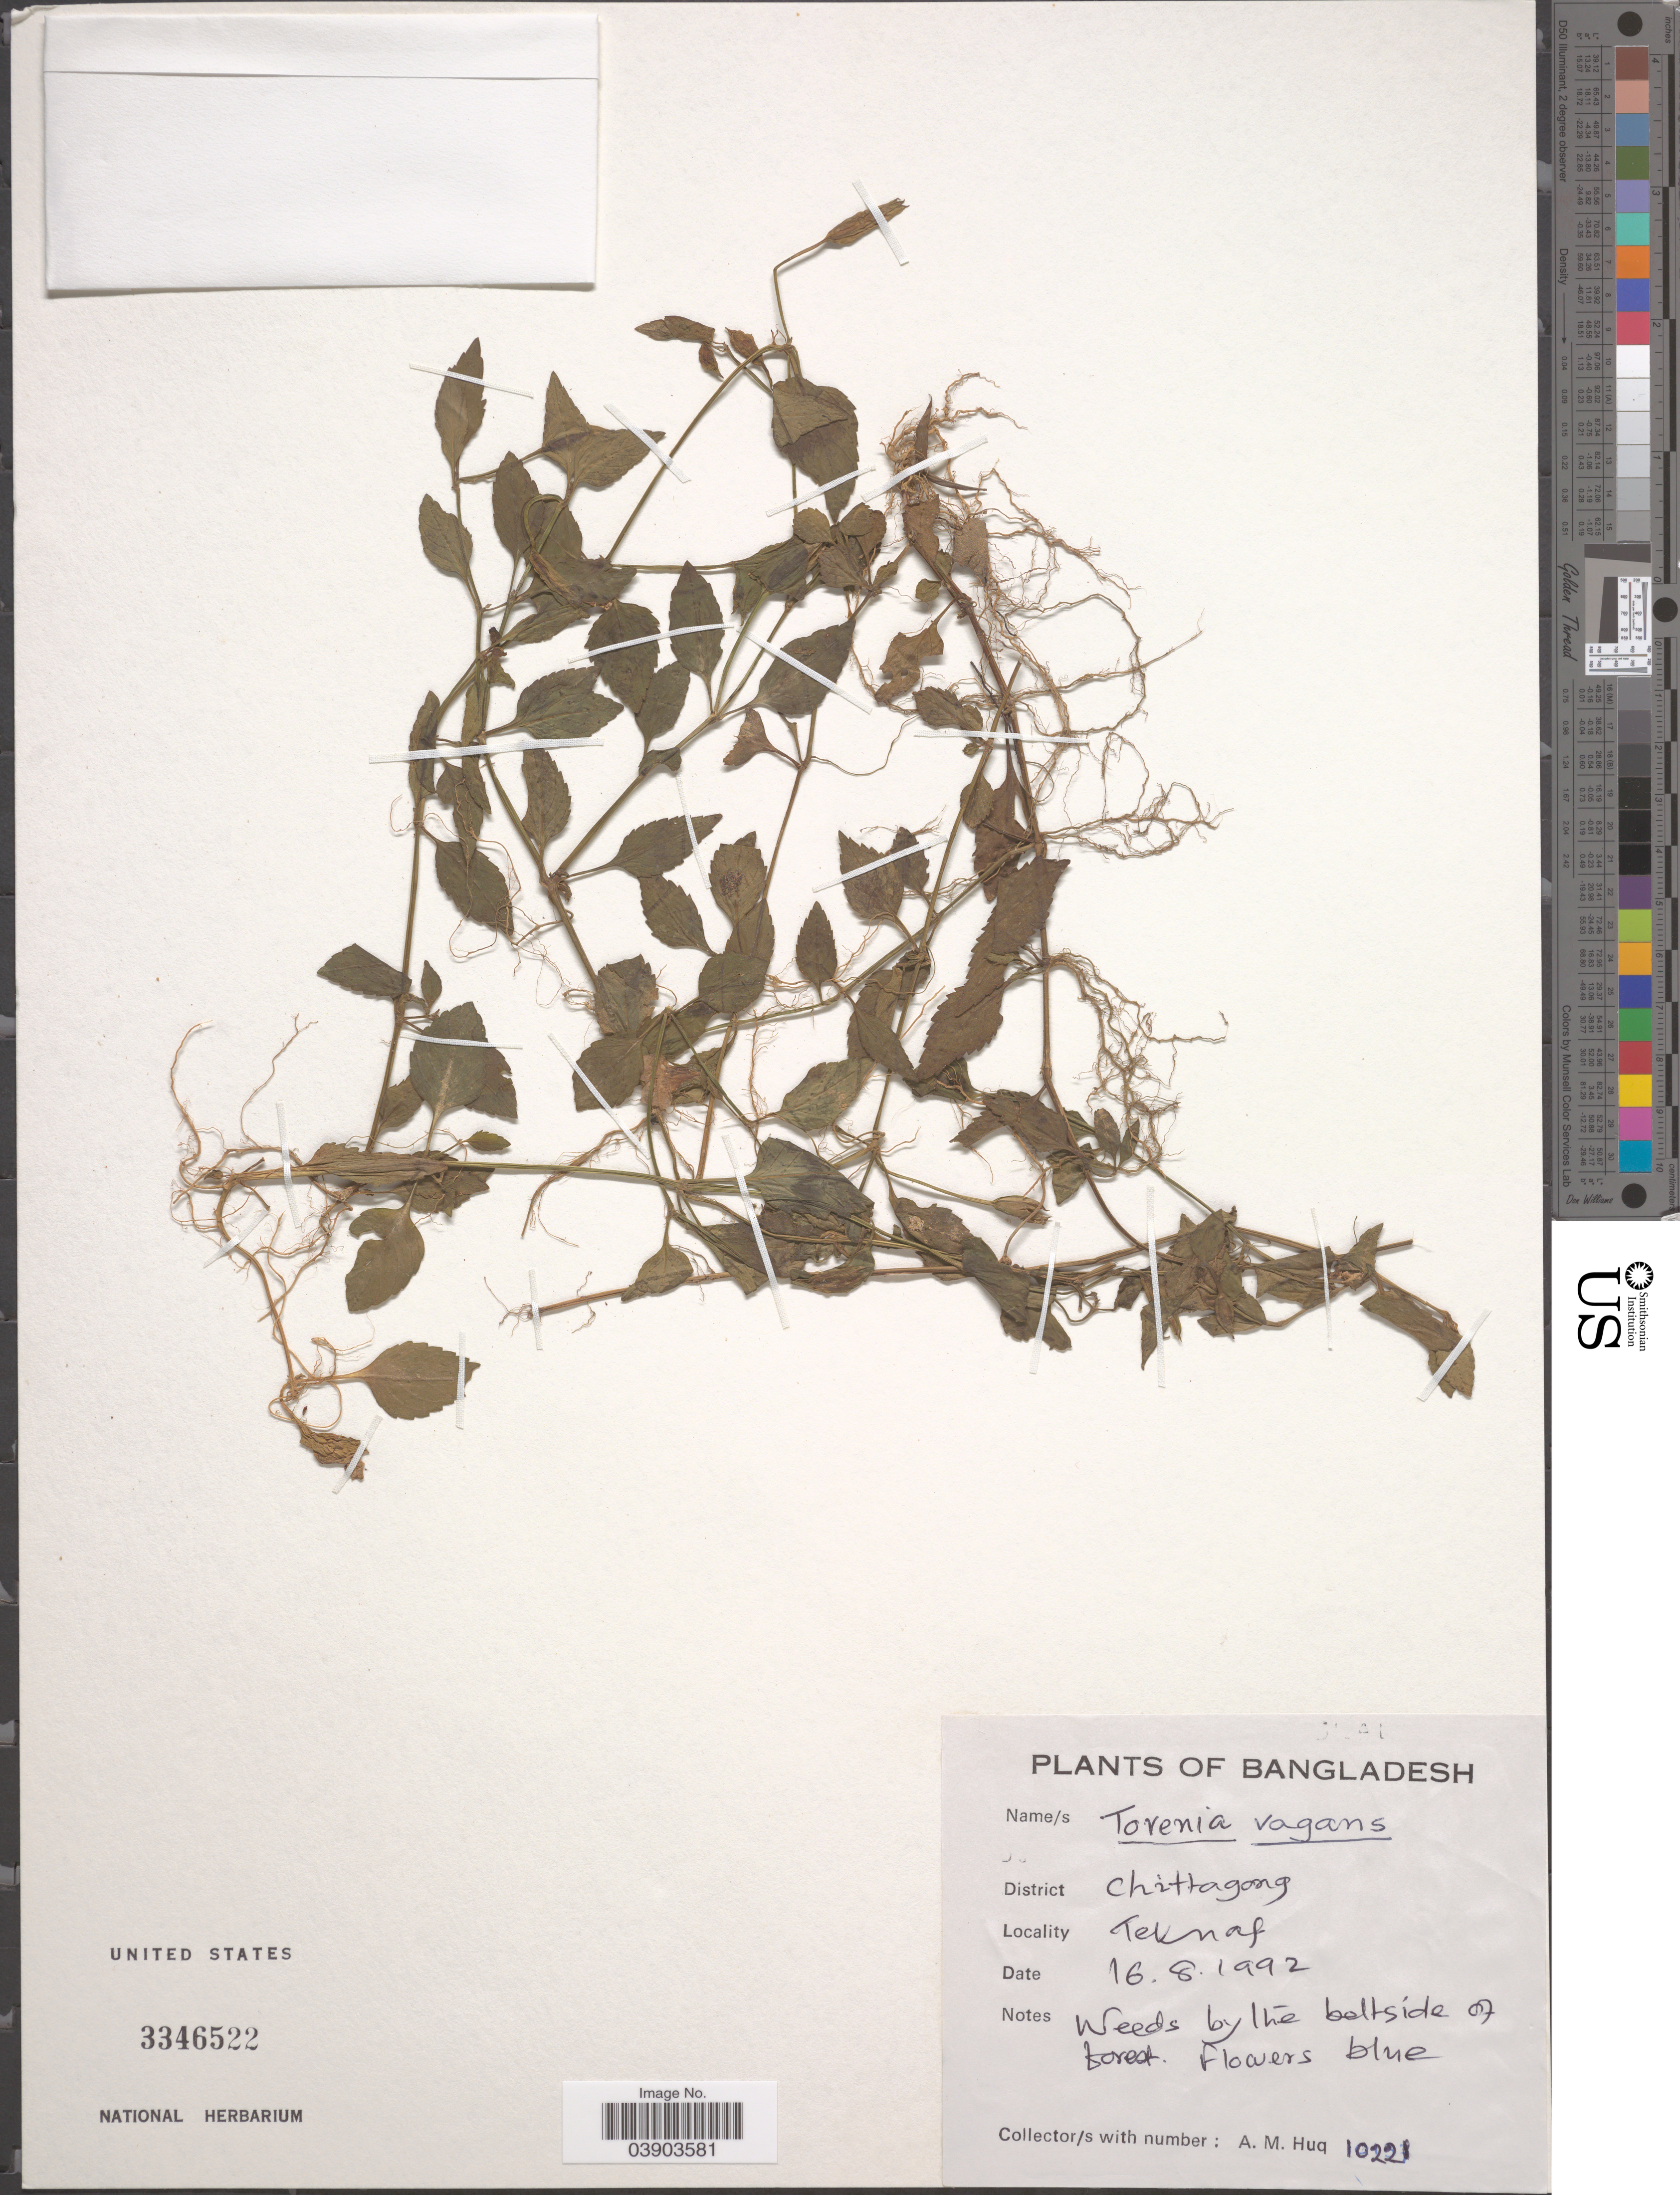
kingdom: Plantae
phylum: Tracheophyta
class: Magnoliopsida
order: Lamiales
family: Linderniaceae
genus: Torenia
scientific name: Torenia vagans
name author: Roxb.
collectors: A. M. Huq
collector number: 10221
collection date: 1992-08-16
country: Bangladesh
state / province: Chittagong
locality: District Chittagong. Teknaf.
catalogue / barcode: US 3346522